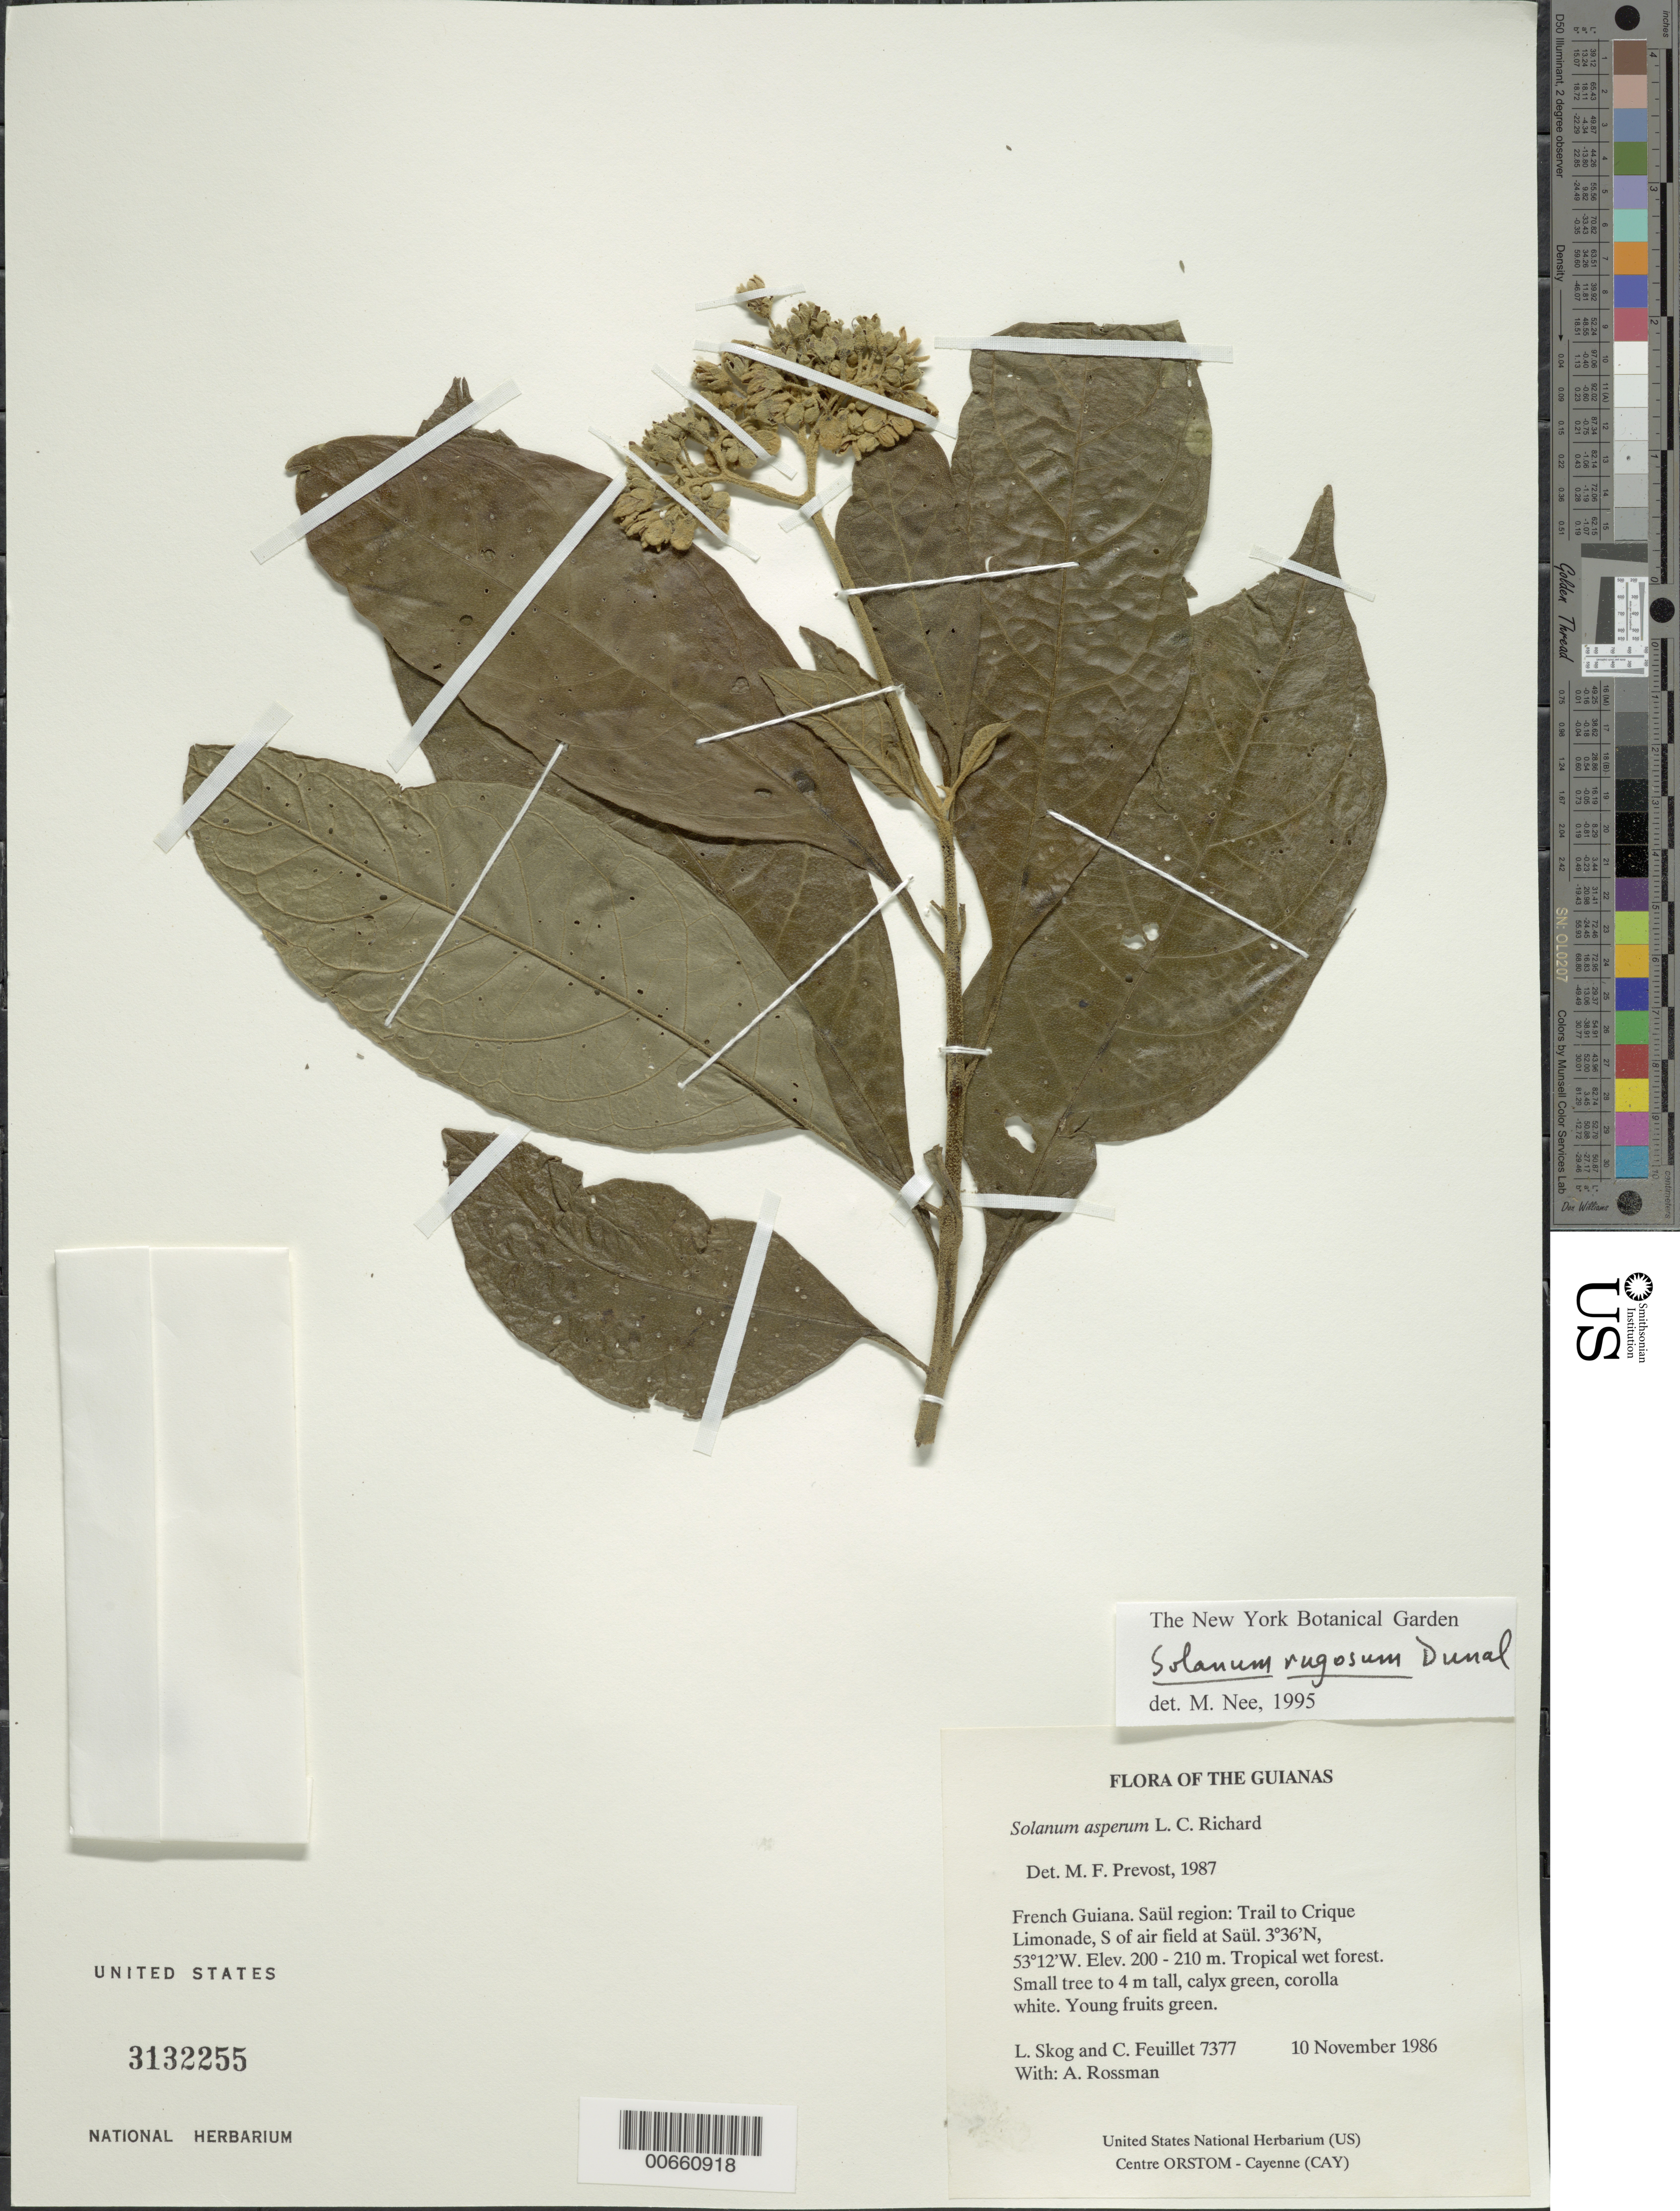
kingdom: Plantae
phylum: Tracheophyta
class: Magnoliopsida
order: Solanales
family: Solanaceae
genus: Solanum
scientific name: Solanum rugosum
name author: Dunal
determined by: Nee, Michael H.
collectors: L. E. Skog, C. Feuillet & A. Rossman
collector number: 7377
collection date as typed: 11 Nov 1986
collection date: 1986-11-11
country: French Guiana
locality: Saül, S of air field. Trail to Crique Limonade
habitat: Tropical wet forest.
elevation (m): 200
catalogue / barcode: US 3132225